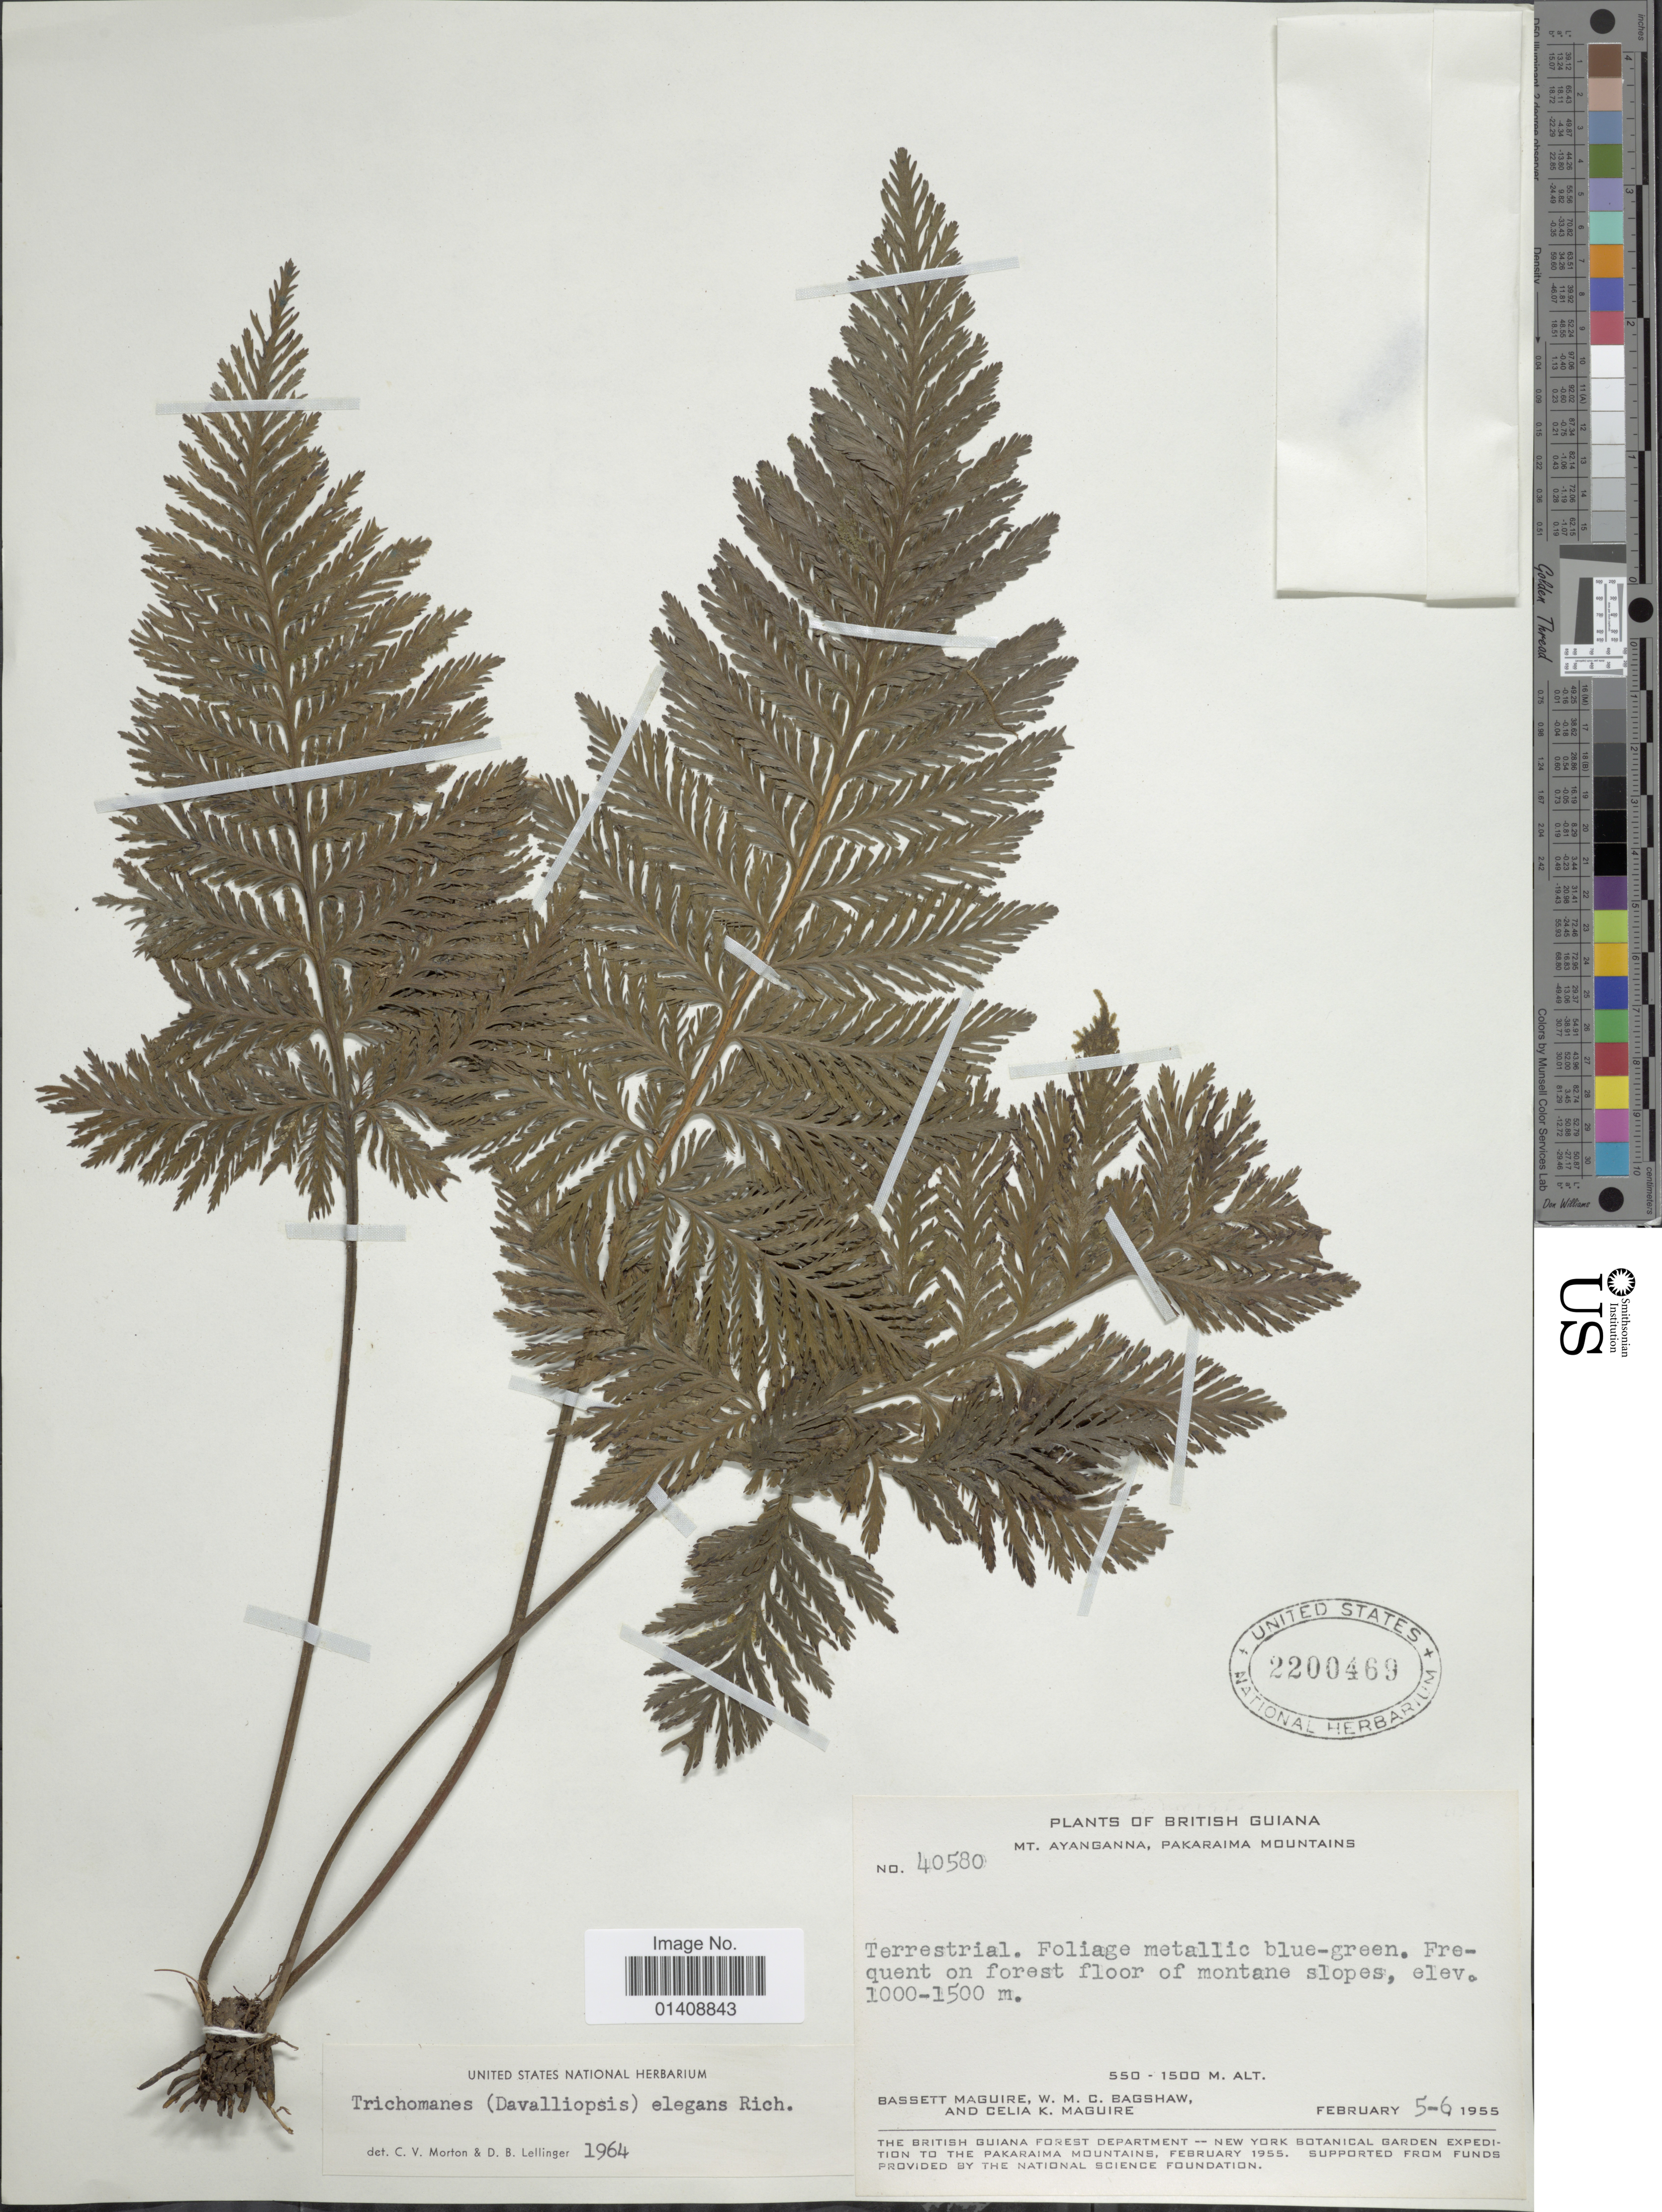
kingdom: Plantae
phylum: Tracheophyta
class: Polypodiopsida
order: Hymenophyllales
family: Hymenophyllaceae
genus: Trichomanes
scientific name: Trichomanes elegans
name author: Rich.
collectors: B. Maguire, W. Bagshaw & C. K. Maguire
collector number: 40580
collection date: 1955-02-05/1955-02-06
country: Guyana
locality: British Guiana. Mt. Ayanganna, Pakaraima Mountains.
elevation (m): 550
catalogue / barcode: US 2200469